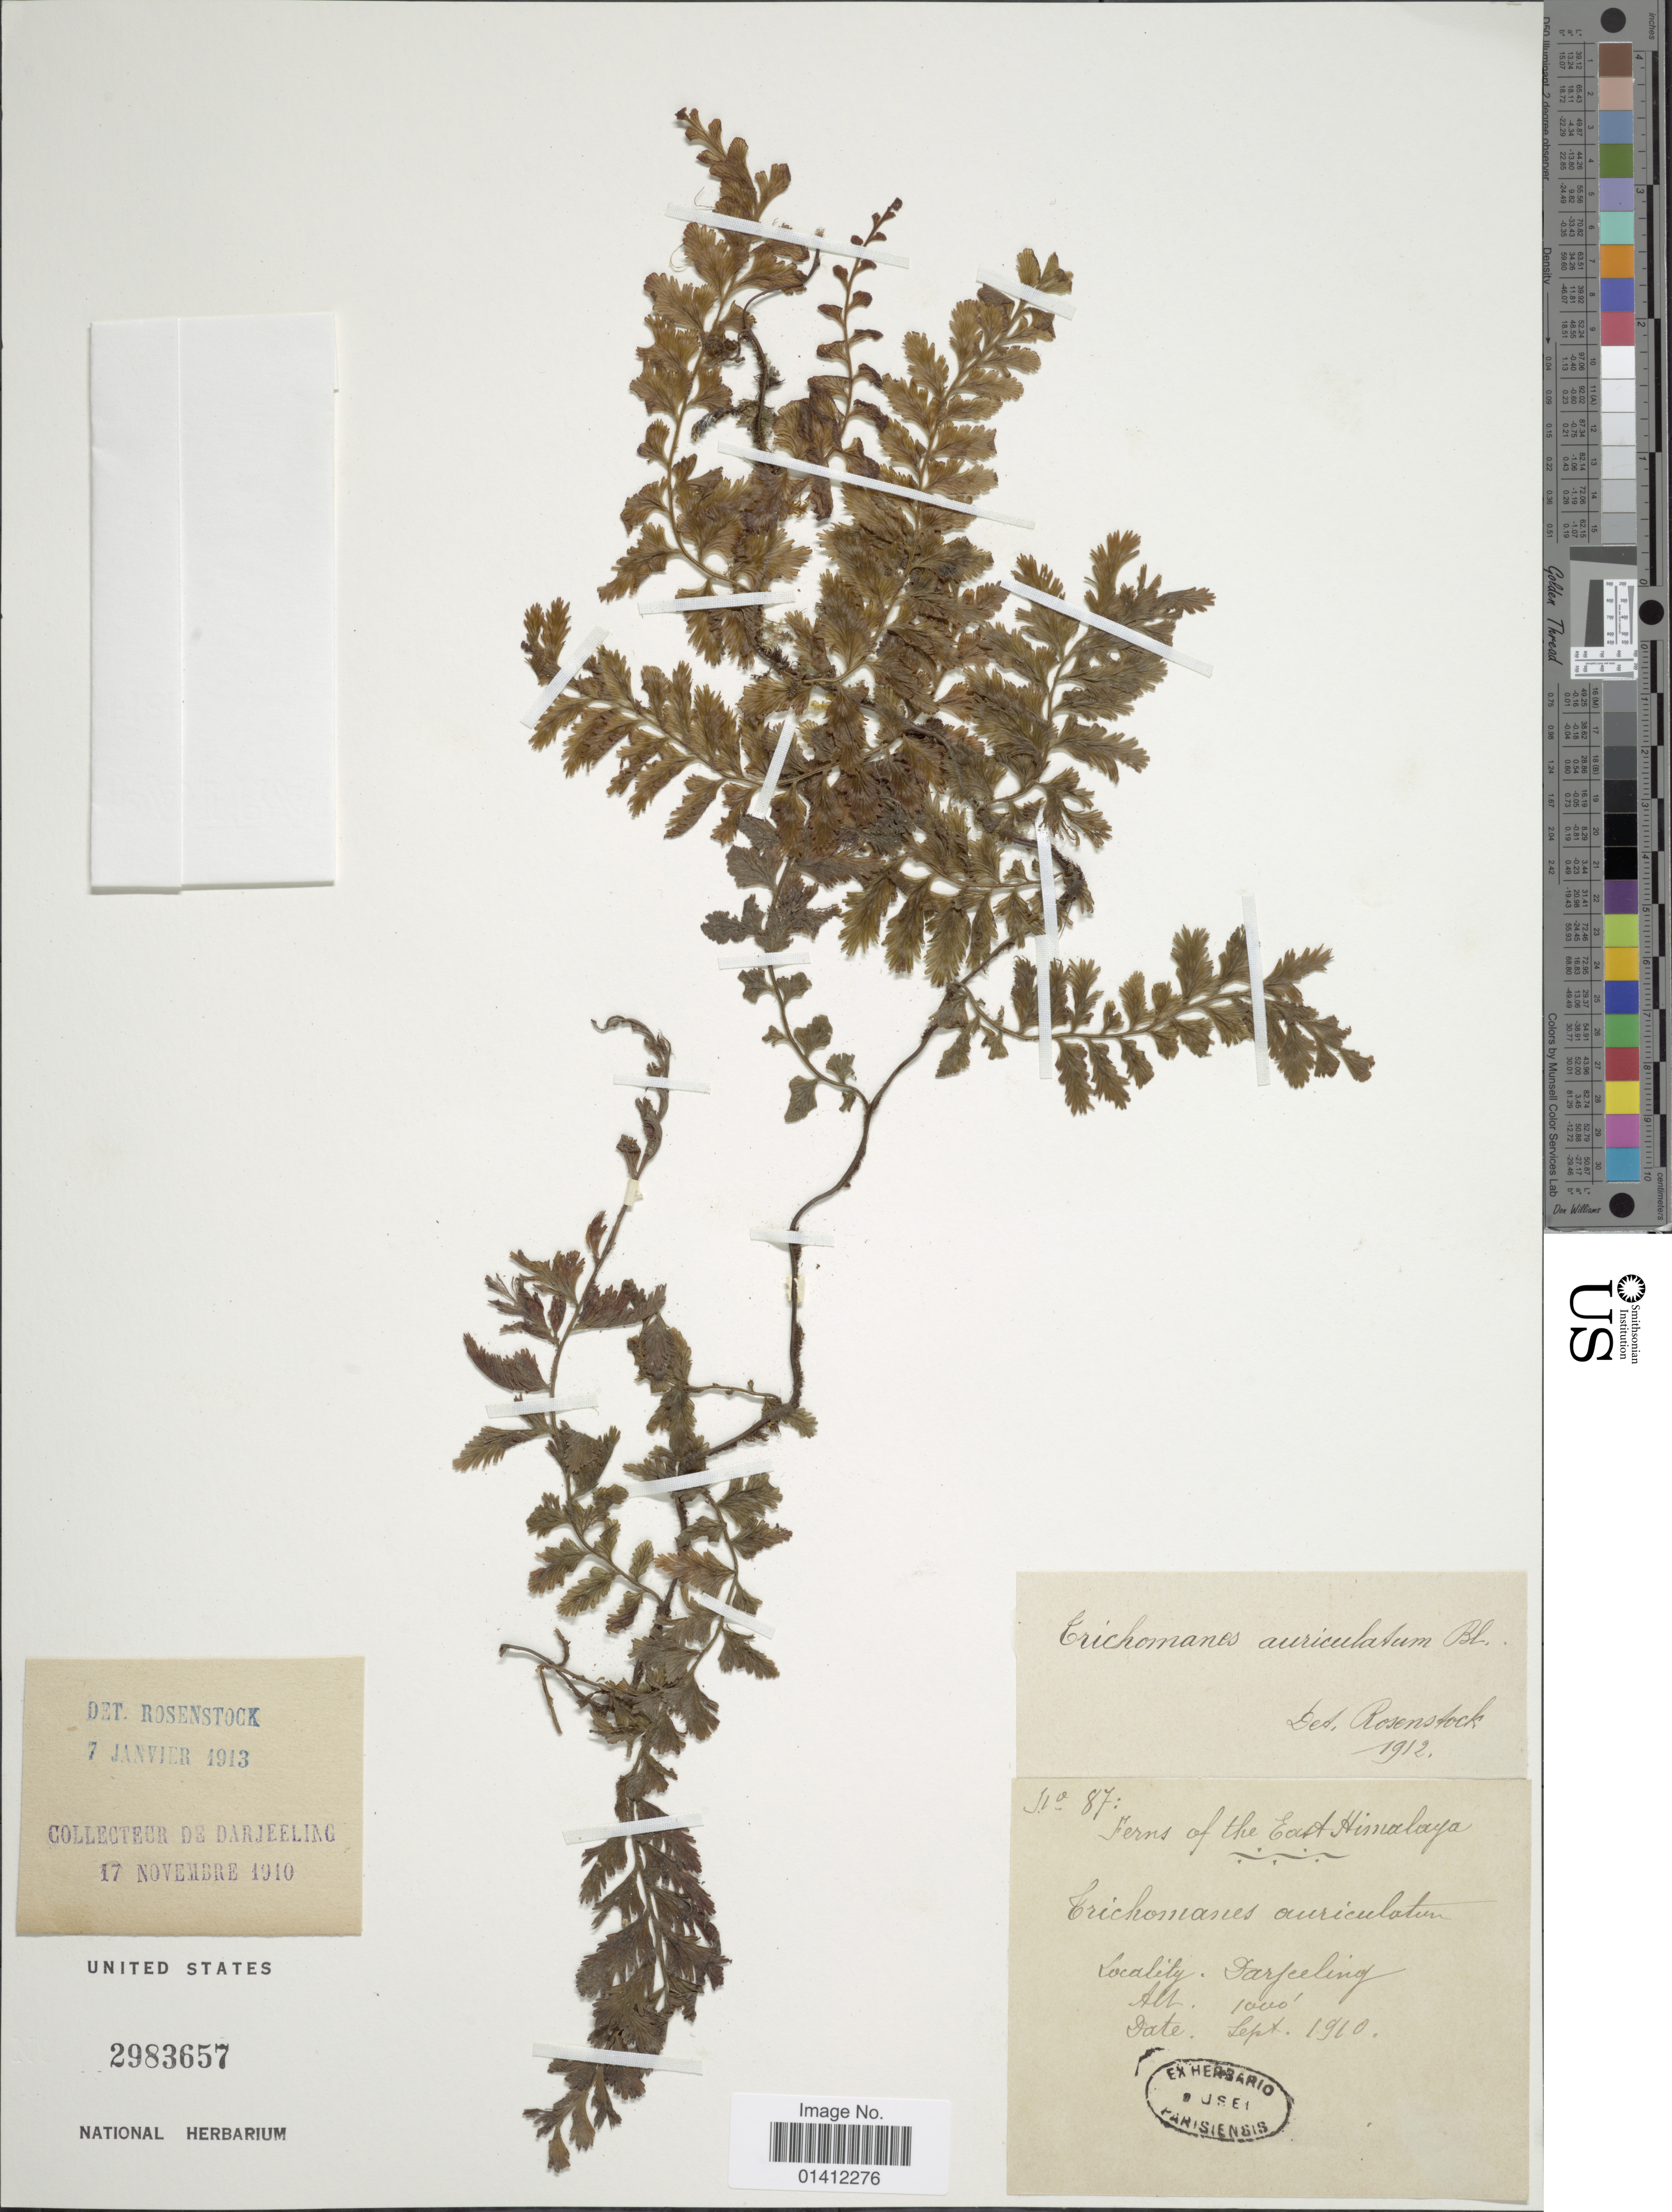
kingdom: Plantae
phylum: Tracheophyta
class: Polypodiopsida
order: Hymenophyllales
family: Hymenophyllaceae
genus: Vandenboschia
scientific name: Vandenboschia auriculata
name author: (Blume) Copel.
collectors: ex herb. Mus. Paris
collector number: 87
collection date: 1910-09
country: India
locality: East Himalaya. Darjeeling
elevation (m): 305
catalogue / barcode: US 2983657